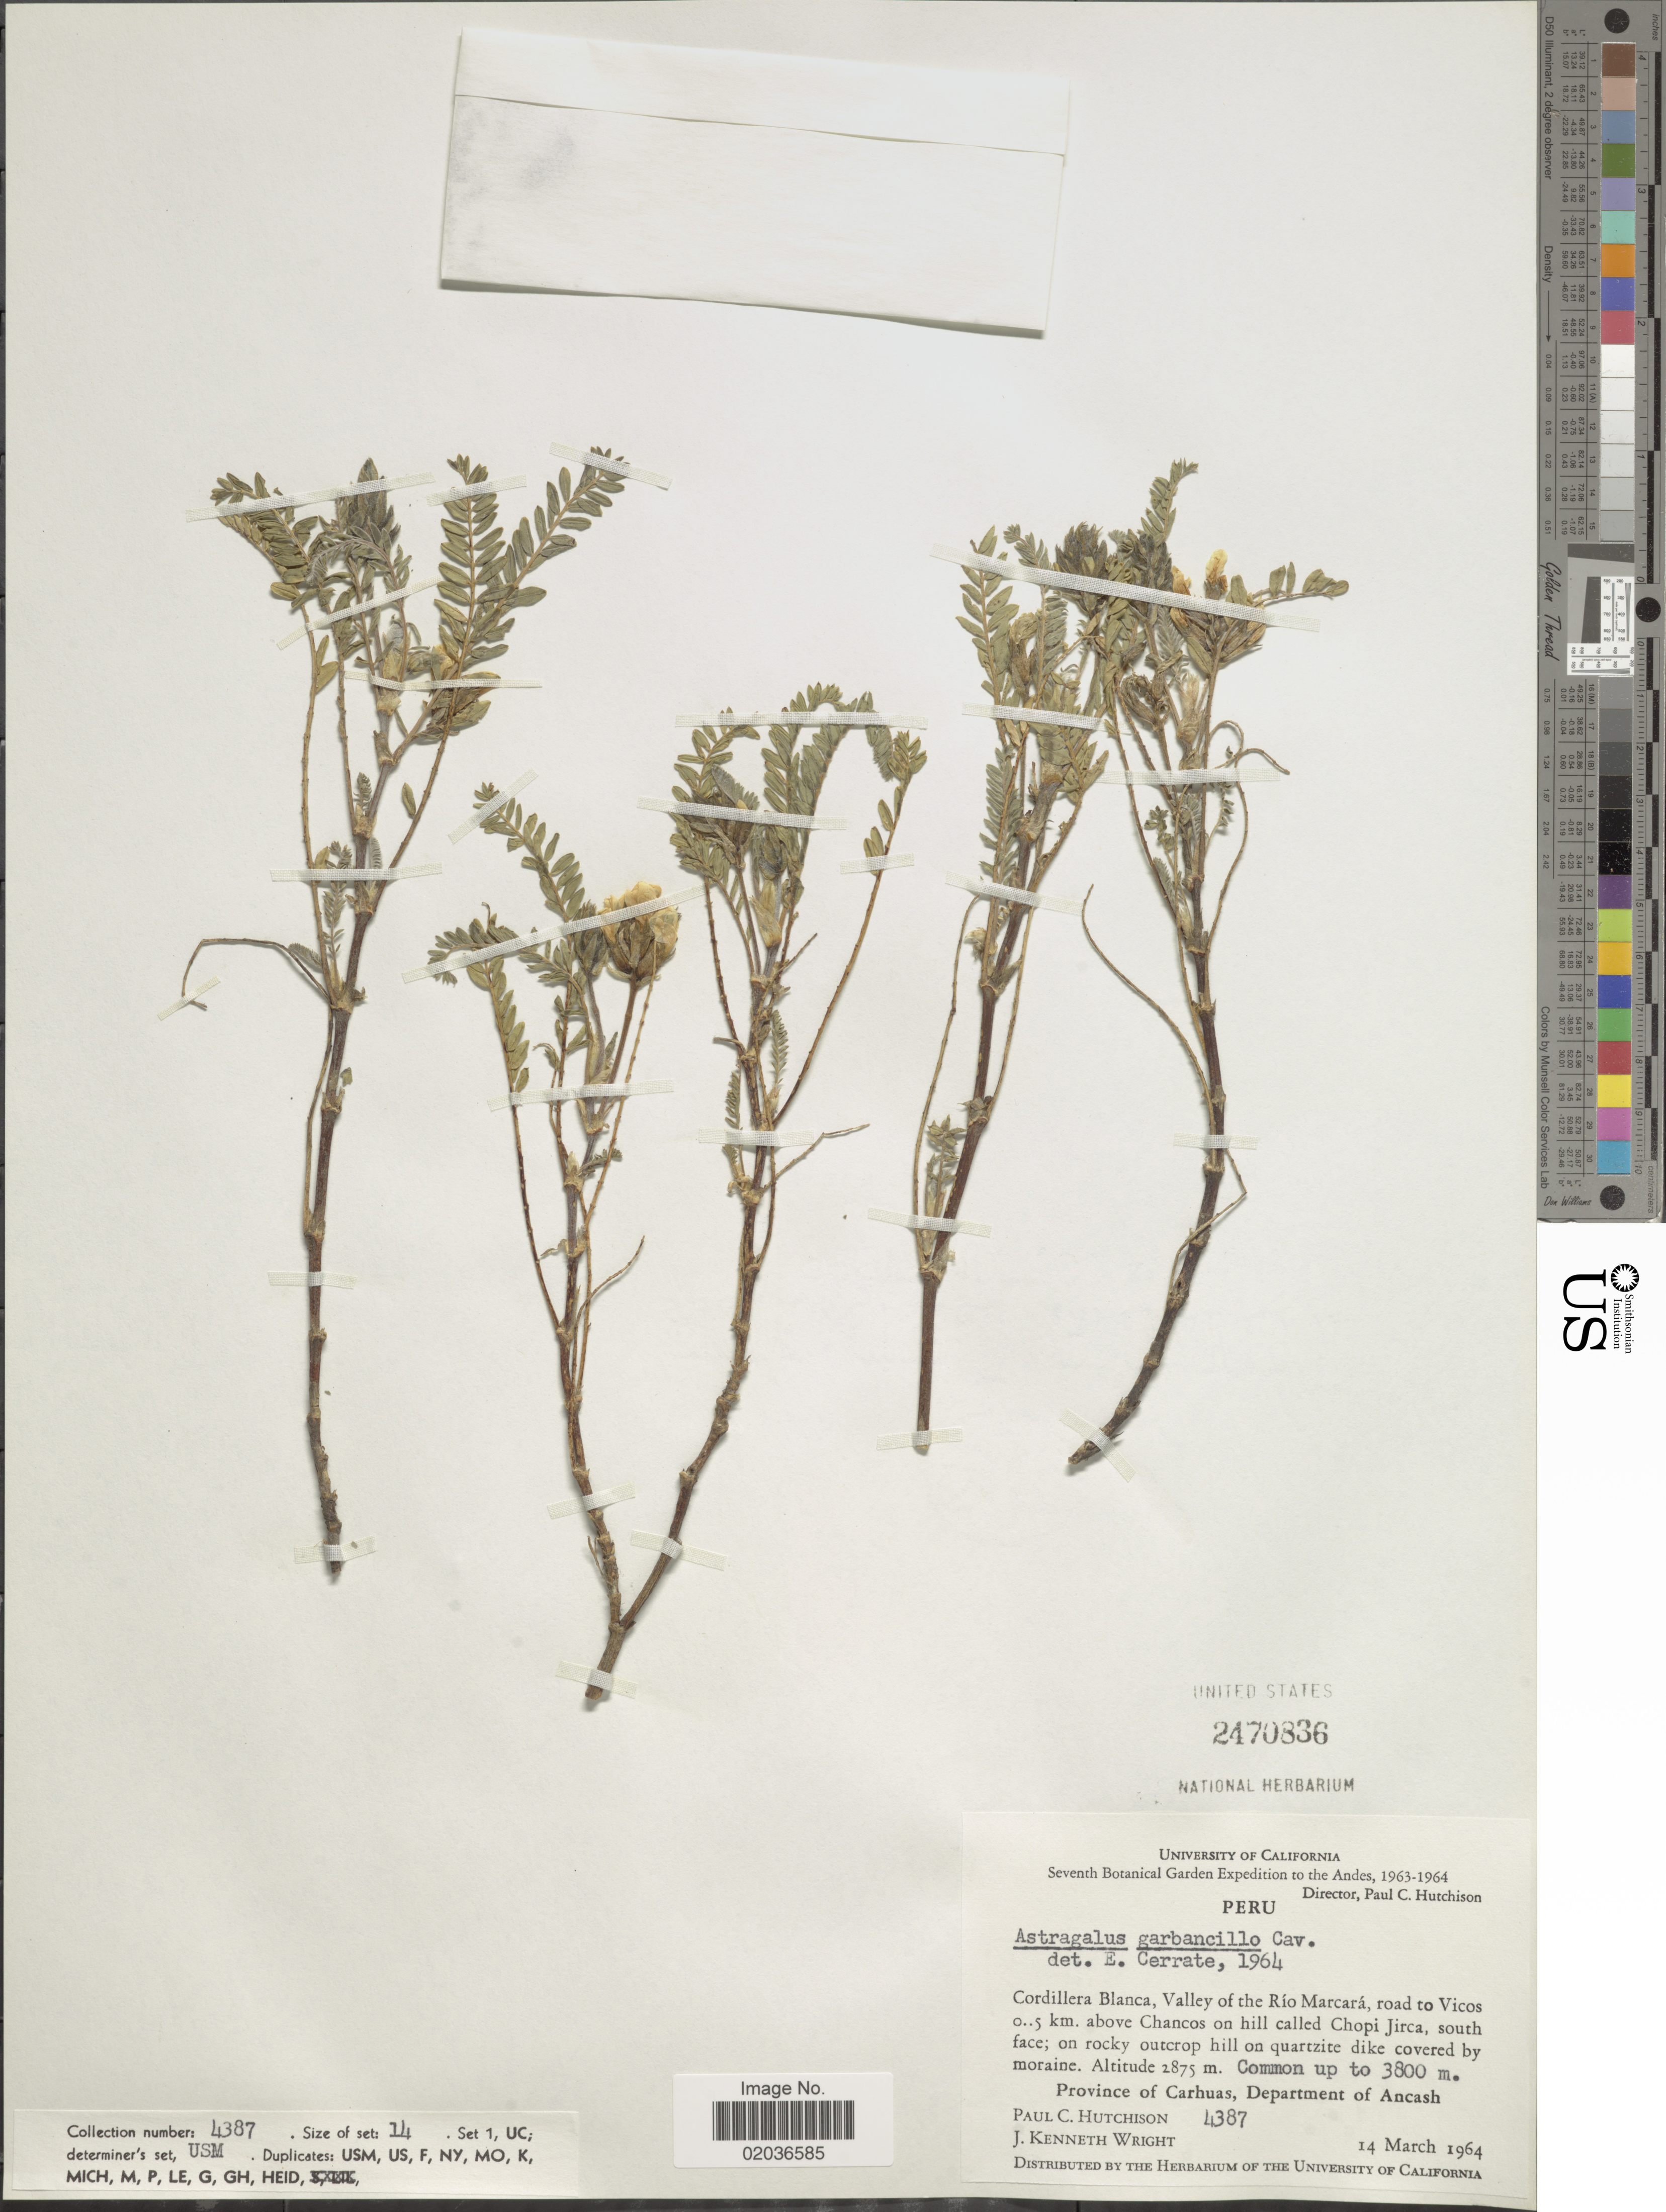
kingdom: Plantae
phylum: Tracheophyta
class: Magnoliopsida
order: Fabales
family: Fabaceae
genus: Astragalus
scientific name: Astragalus garbancillo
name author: Cav.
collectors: P. C. Hutchison & J. K. Wright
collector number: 4387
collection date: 1964-03-14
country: Peru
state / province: Ancash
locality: Cordillera Blanca, Valley of the Río Marcará, road to Vicos 0.5 km. above Chancos on hill called Chopi Jirca, south face. Province of Carhuas, Department of Ancash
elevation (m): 2875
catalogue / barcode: US 2470836